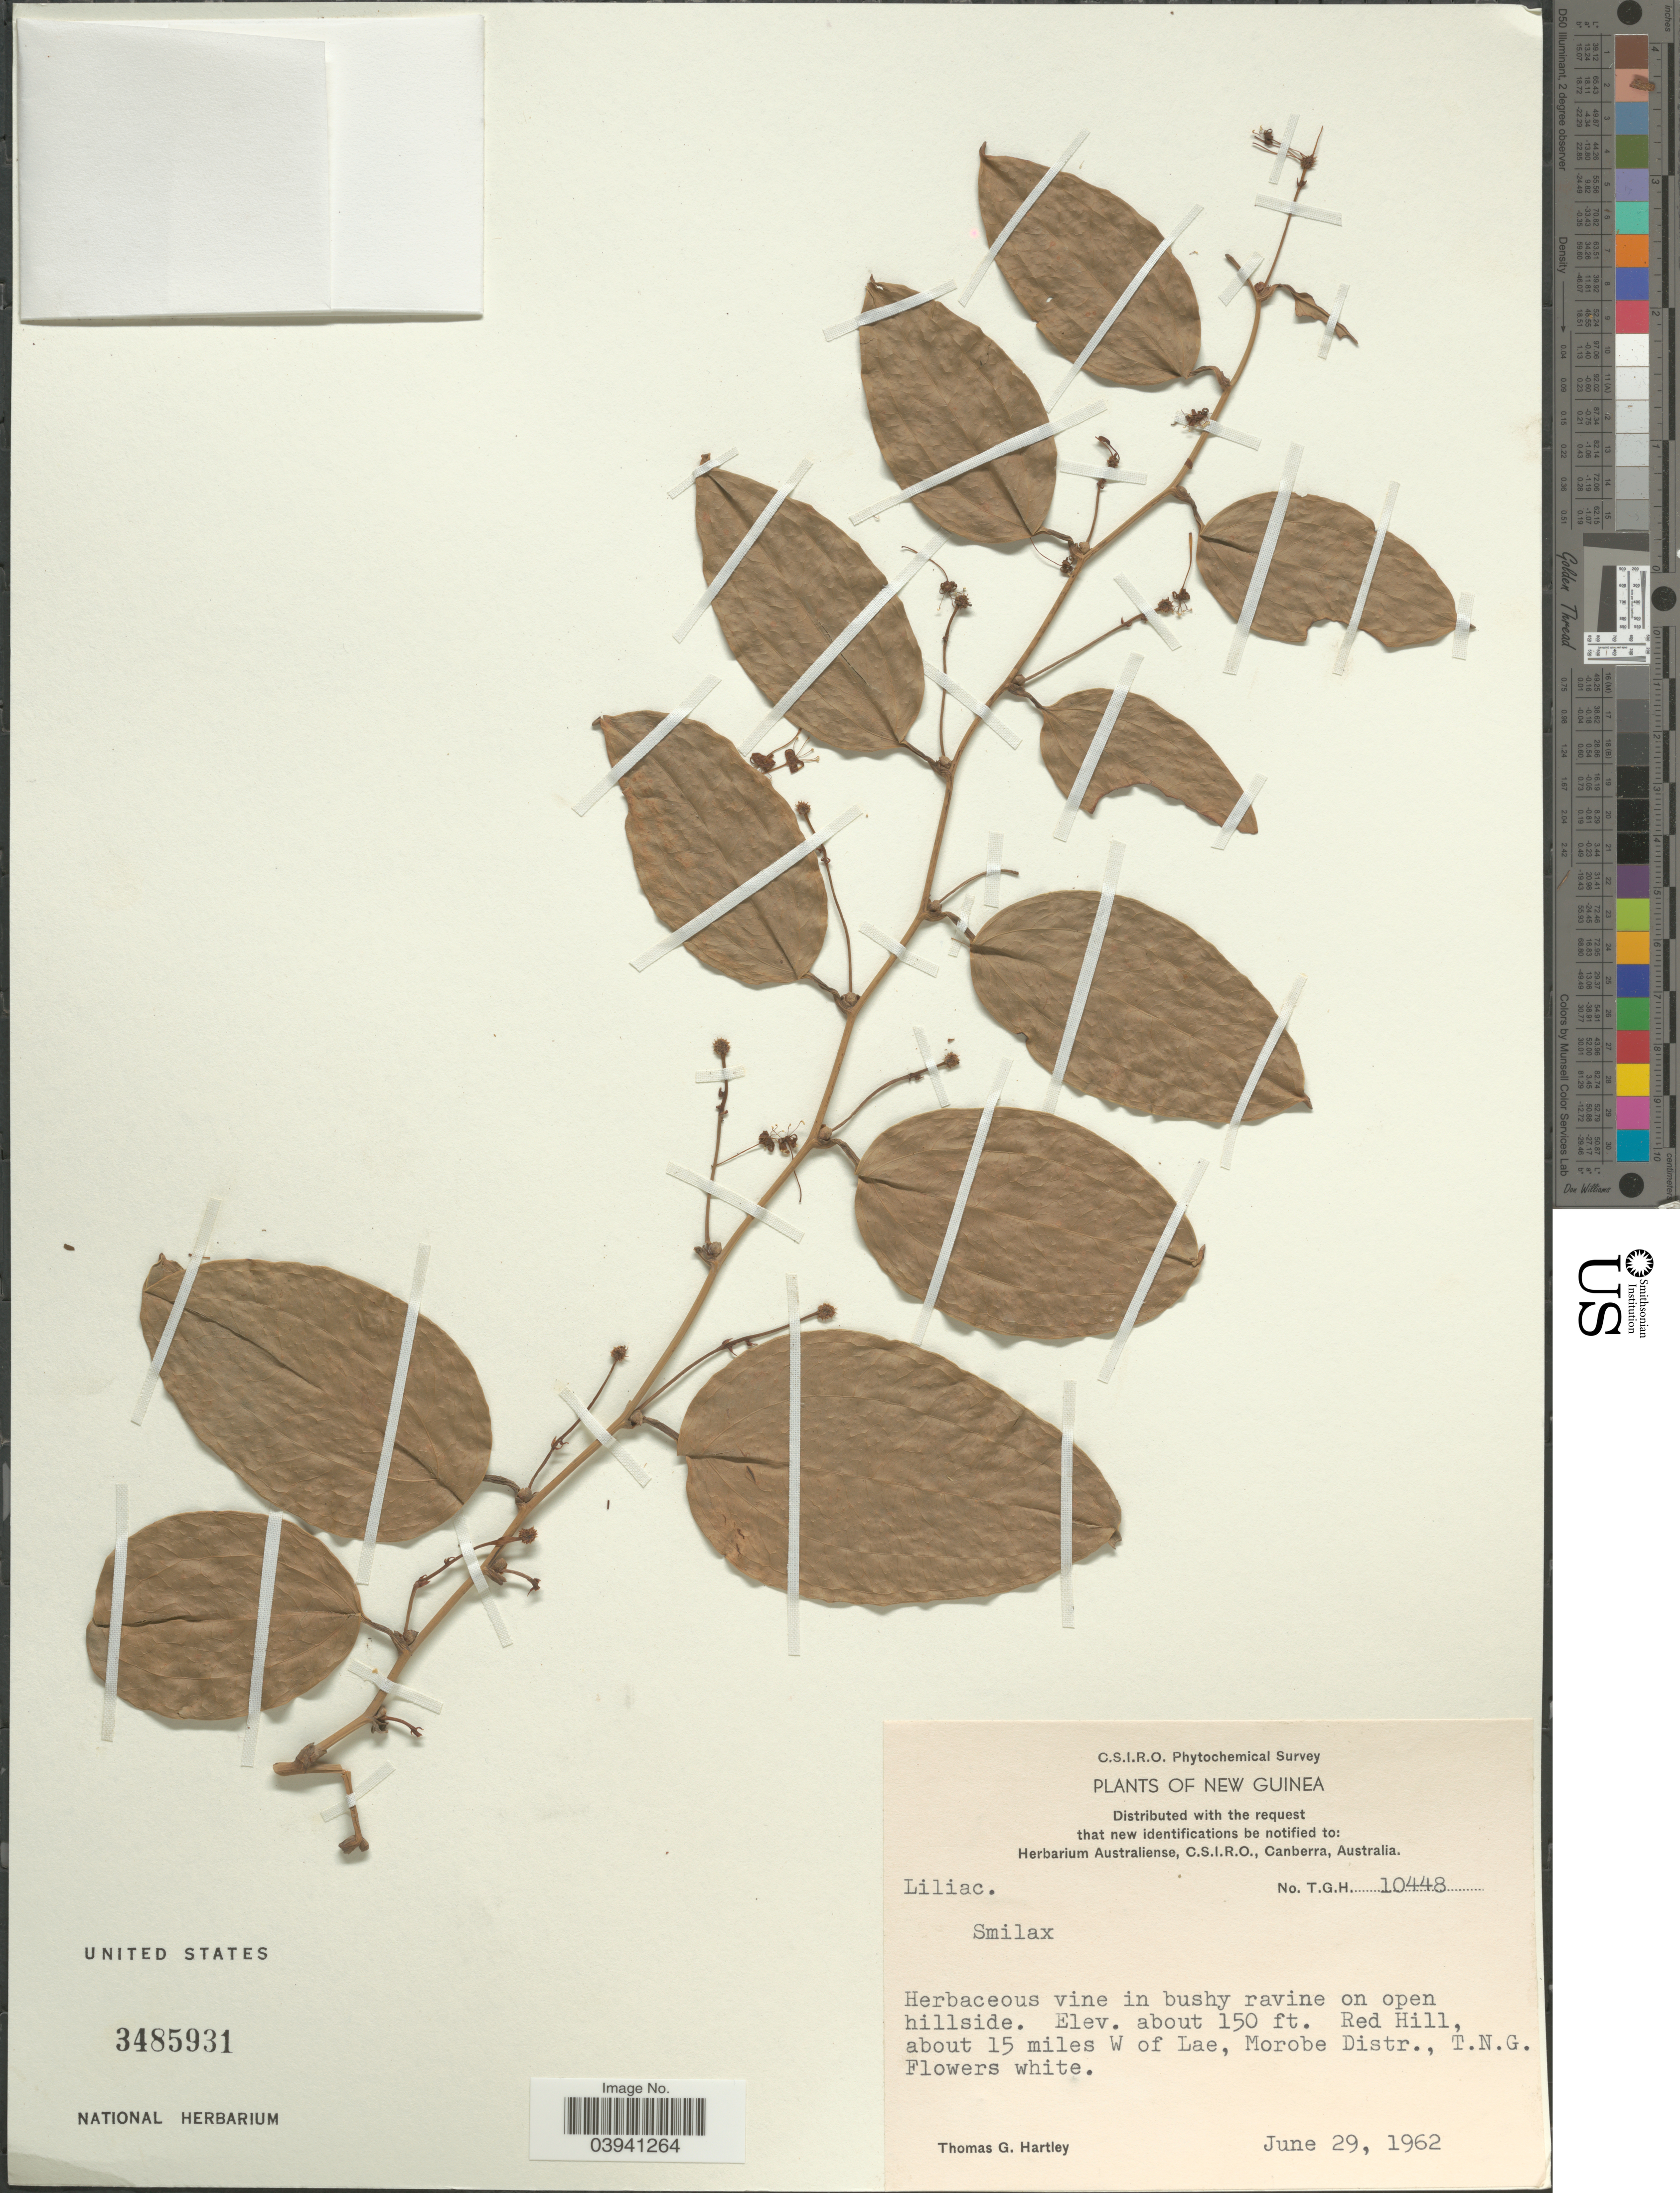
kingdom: Plantae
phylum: Tracheophyta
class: Liliopsida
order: Liliales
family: Smilacaceae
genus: Smilax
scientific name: Smilax sp.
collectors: T. G. Hartley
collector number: TGH10448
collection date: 1962-06-29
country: Papua New Guinea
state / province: Morobe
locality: New Guinea. Red Hill, about 15 miles W of Lae, Morobe Distr., T.N.G.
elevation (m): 46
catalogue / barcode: US 3485931